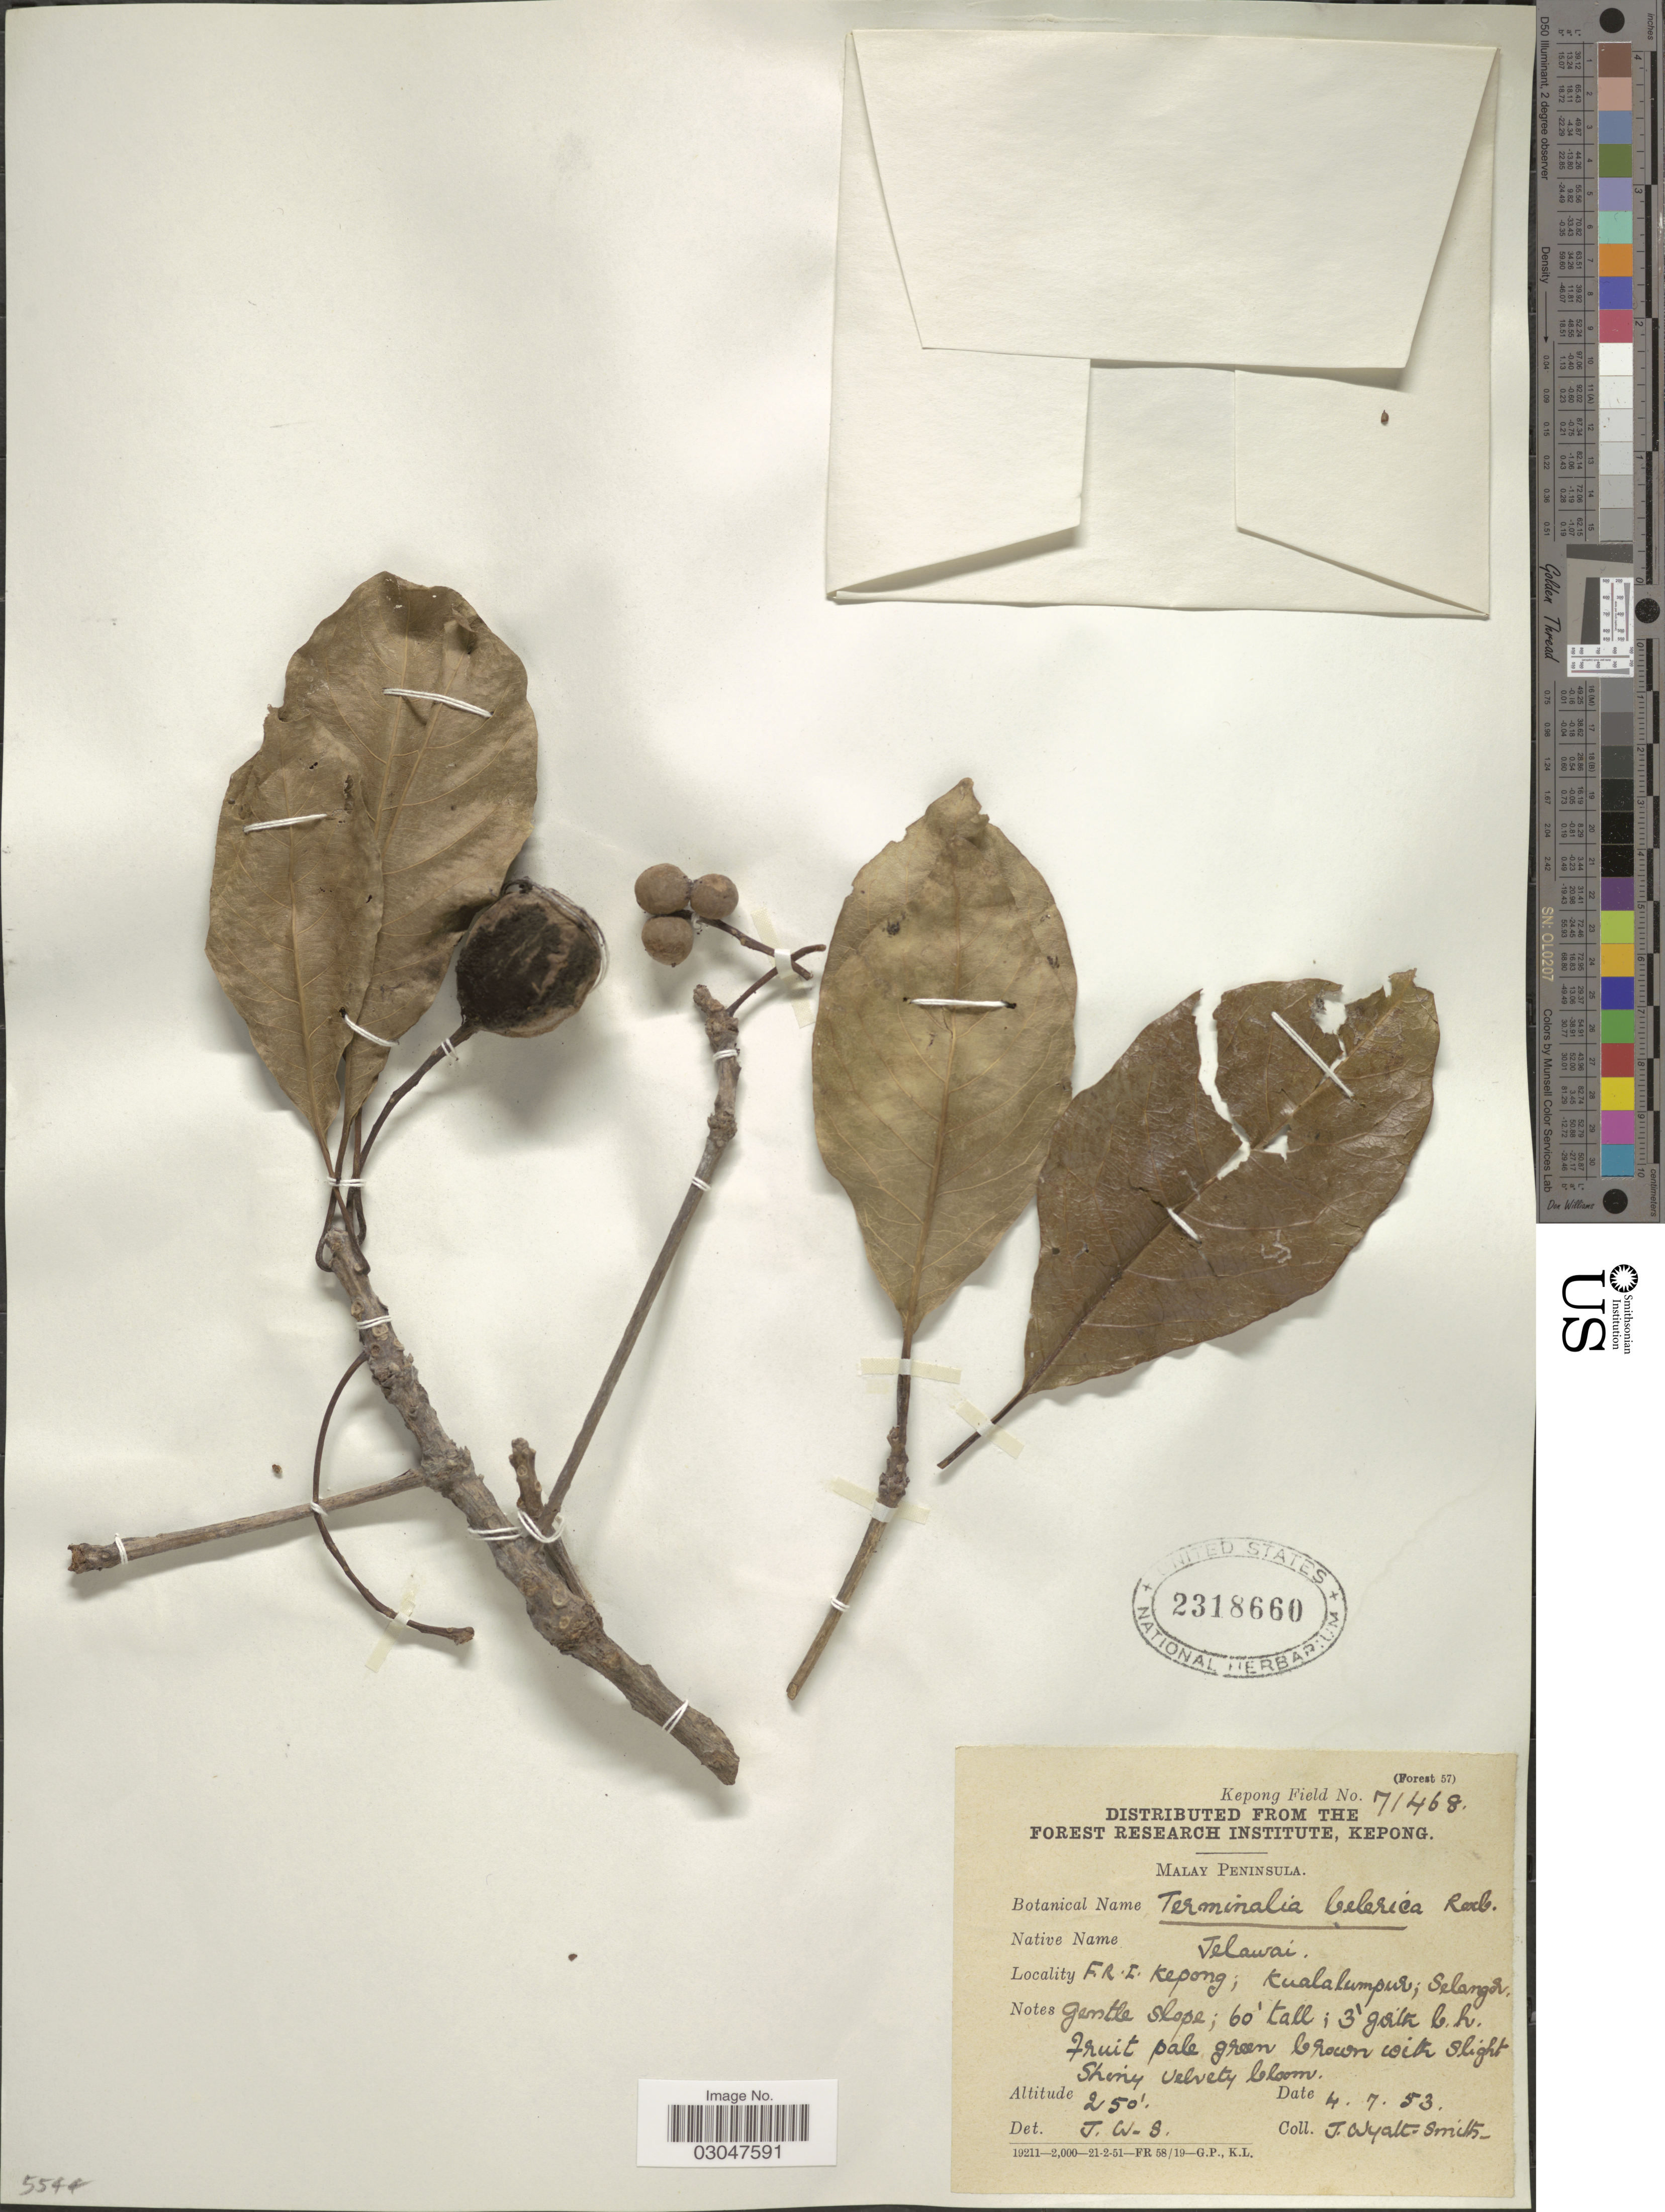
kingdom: Plantae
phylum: Tracheophyta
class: Magnoliopsida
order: Myrtales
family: Combretaceae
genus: Terminalia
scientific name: Terminalia bellirica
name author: (Gaertn.) Roxb.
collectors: J. Wyatt-Smith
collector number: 71468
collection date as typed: Transcribed d/m/y: 4/7/53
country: Malaysia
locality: Malay Peninsula. F.R.I. Kepong; Kualalumpur; Selangor.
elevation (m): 76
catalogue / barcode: US 2318660